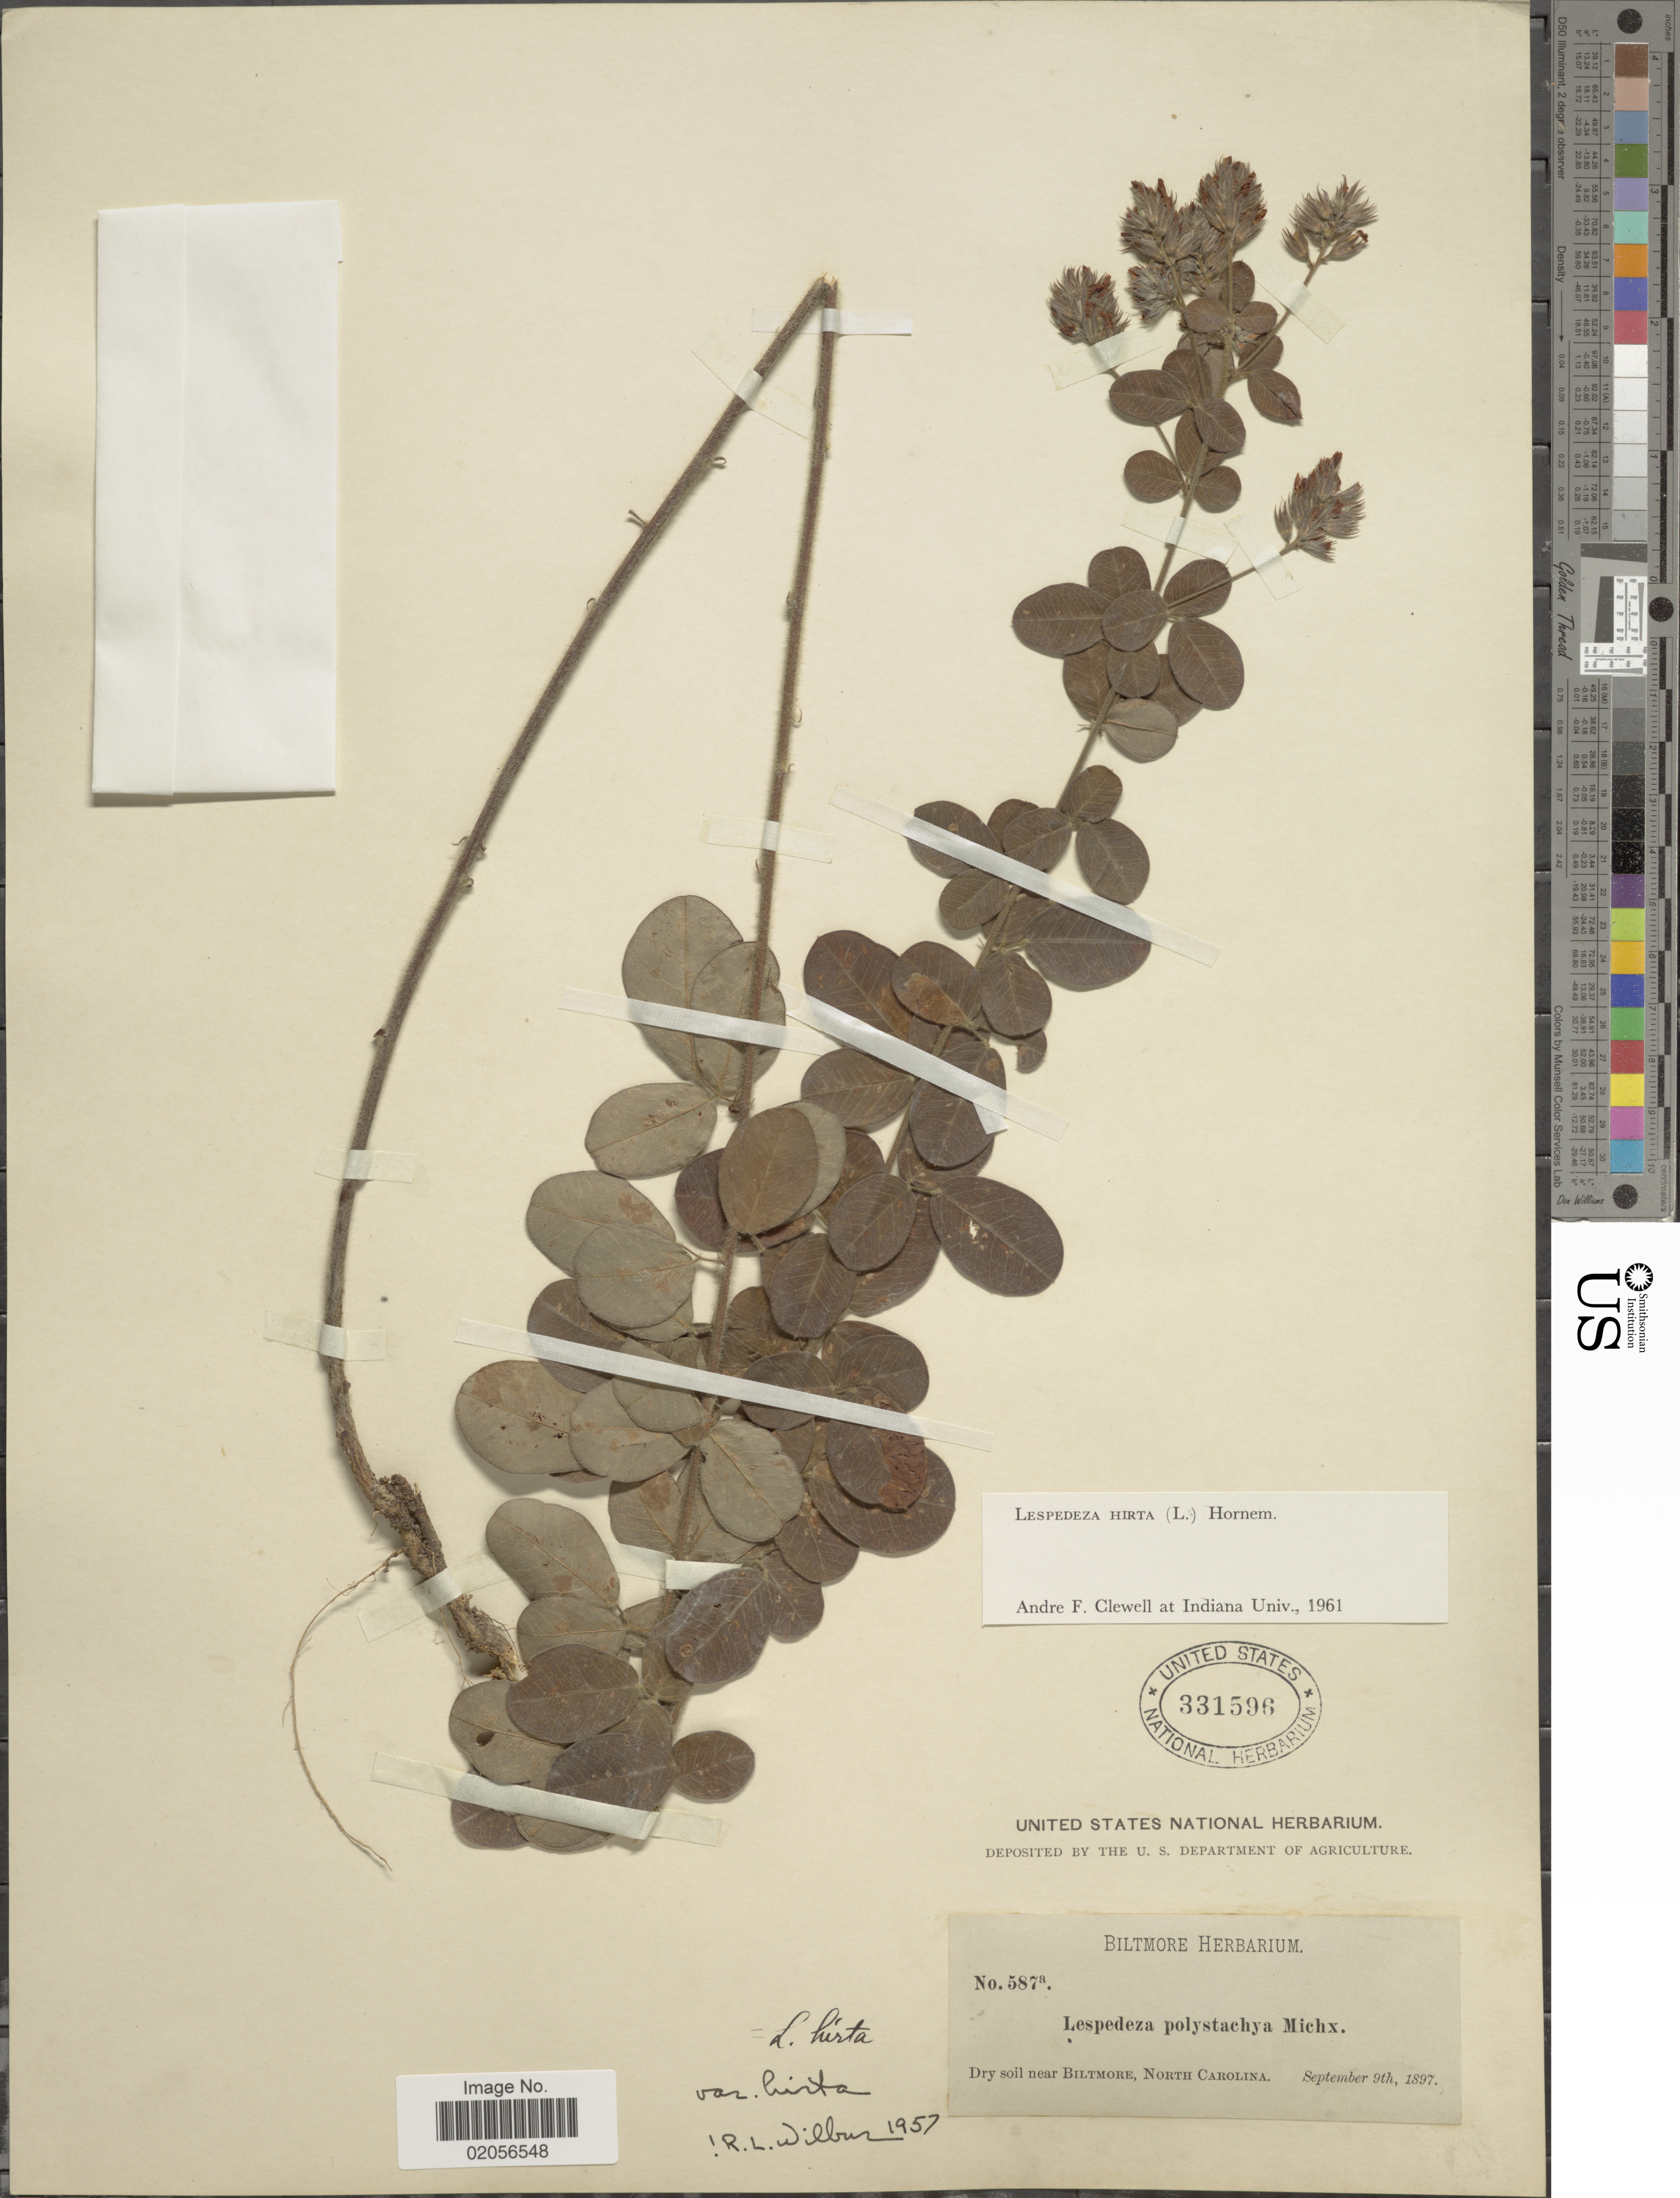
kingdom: Plantae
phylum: Tracheophyta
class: Magnoliopsida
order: Fabales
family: Fabaceae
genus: Lespedeza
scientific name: Lespedeza hirta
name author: (L.) Hornem.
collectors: ex herb. Biltmore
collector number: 587a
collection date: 1897-09-09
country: United States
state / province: North Carolina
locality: Dry soil near Biltmore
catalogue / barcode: US 331596